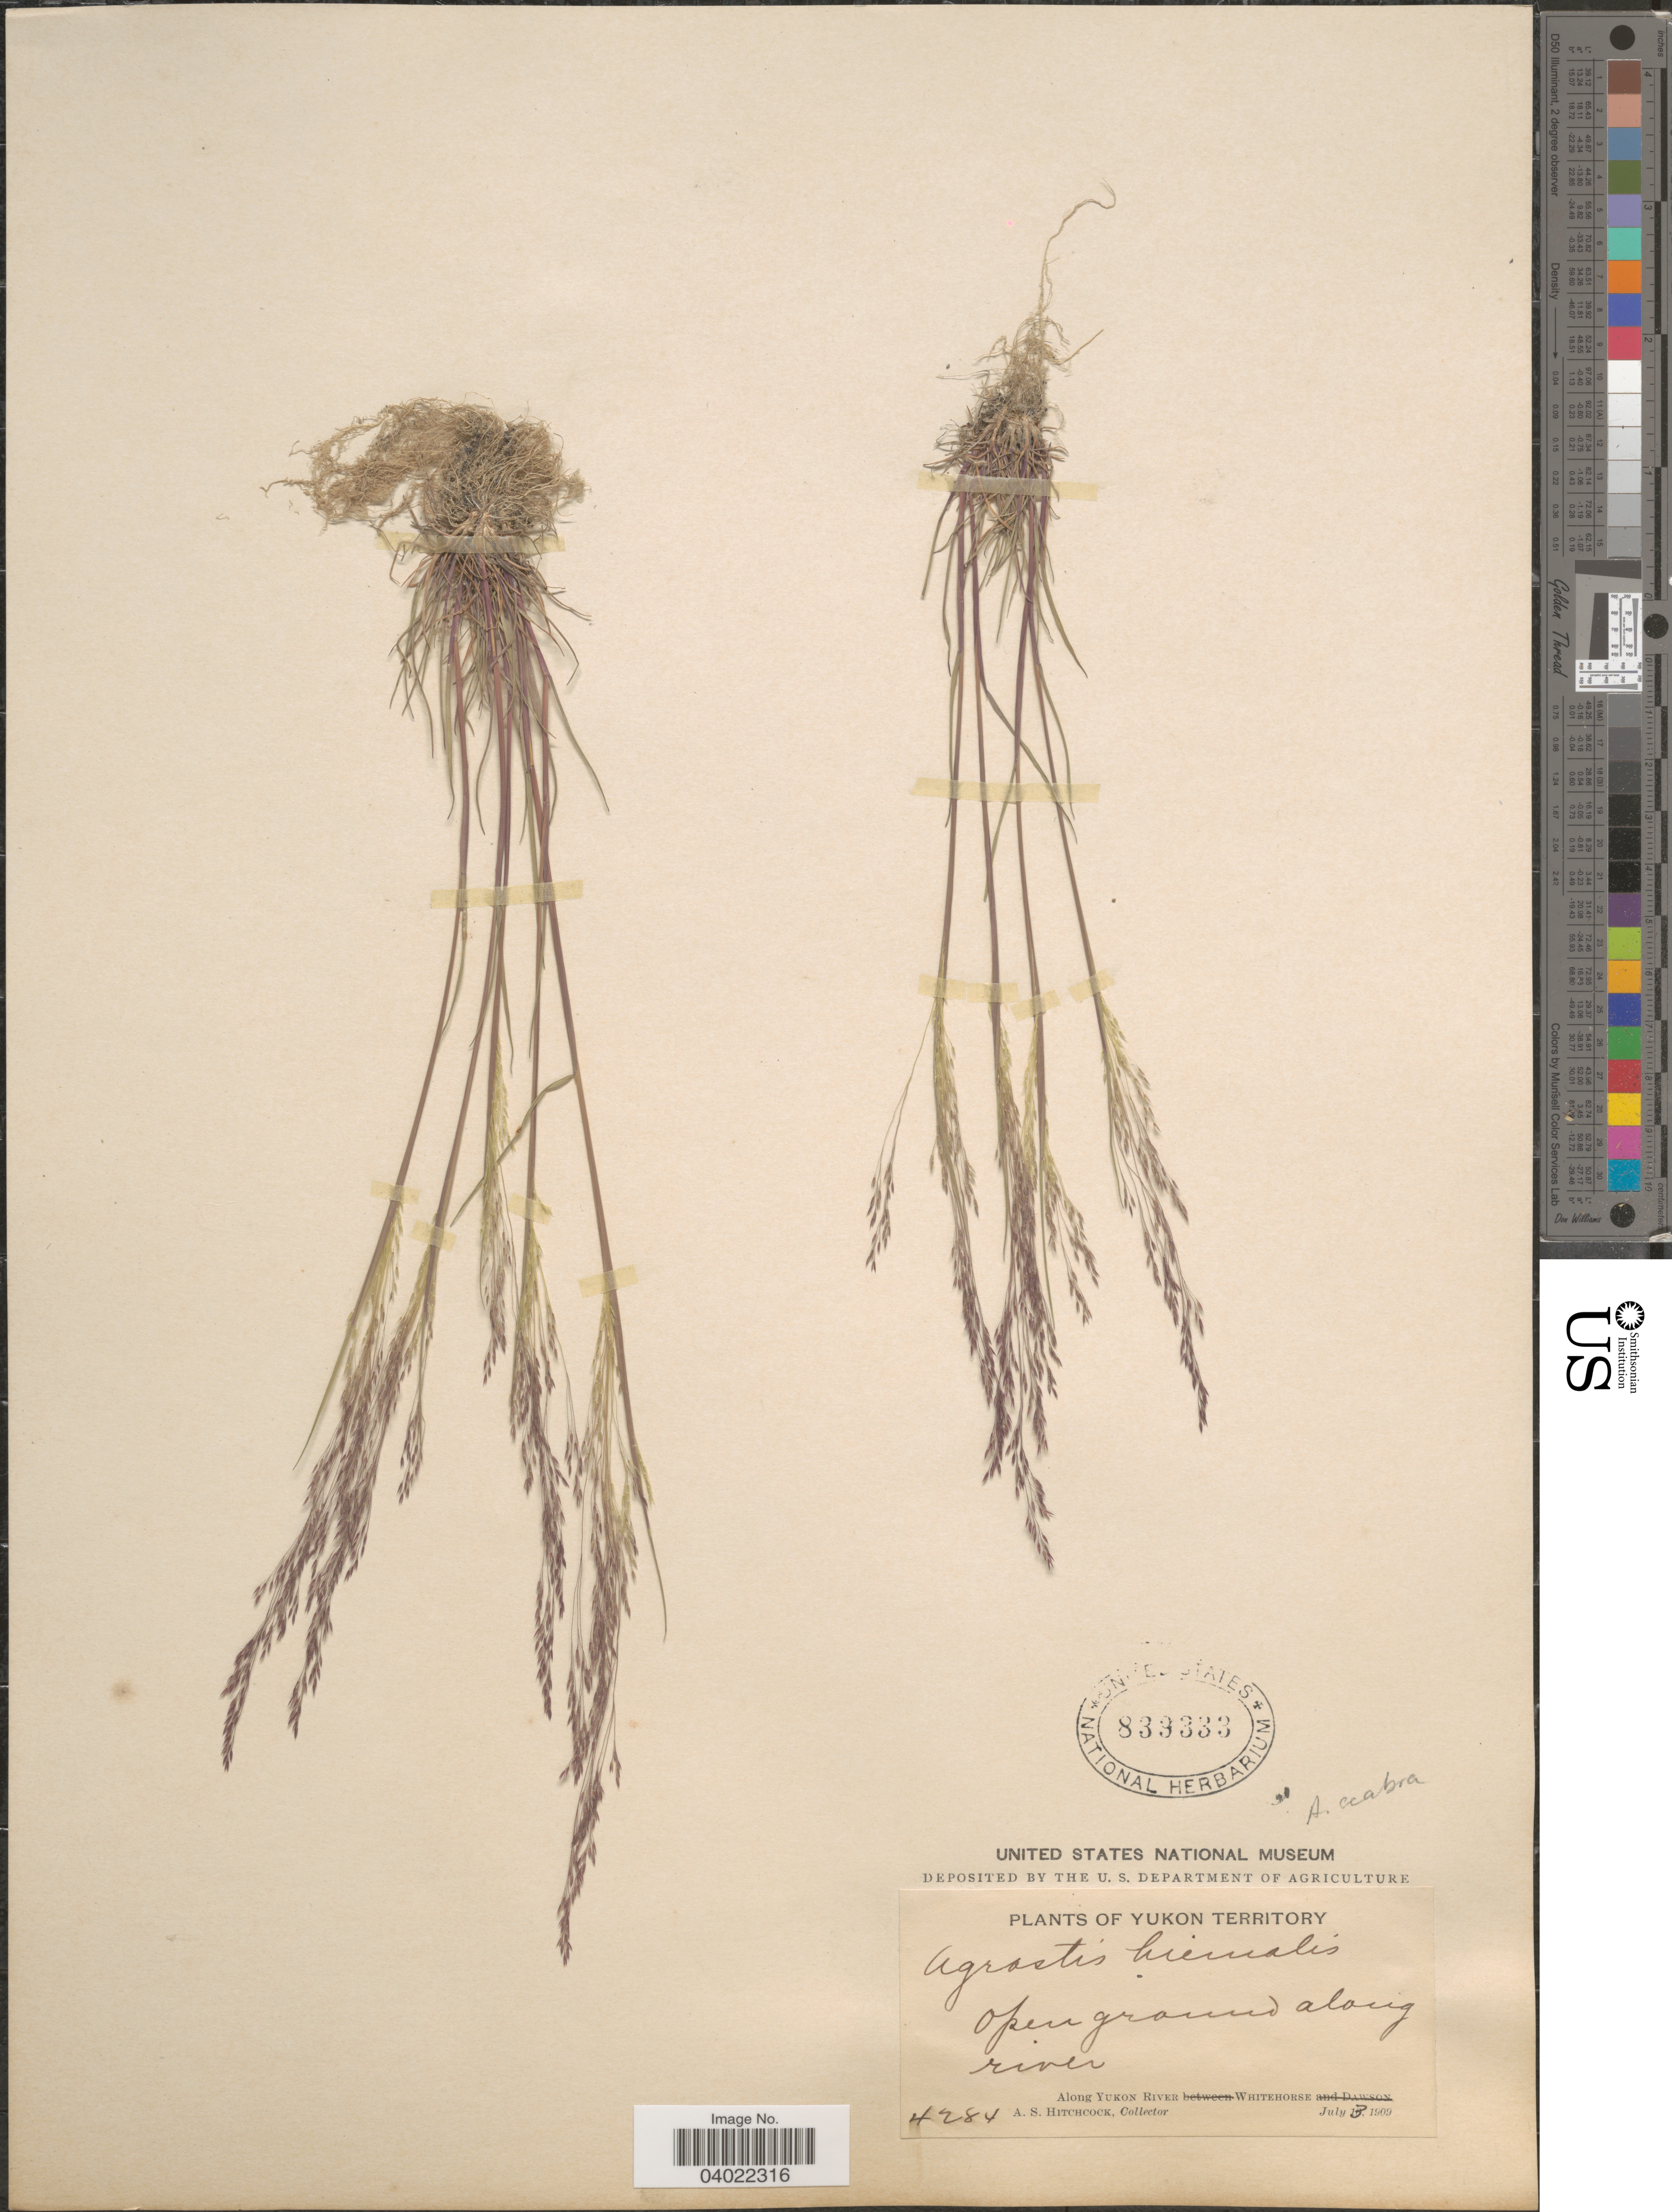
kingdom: Plantae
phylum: Tracheophyta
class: Liliopsida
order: Poales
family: Poaceae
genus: Agrostis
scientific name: Agrostis scabra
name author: Willd.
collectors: A. S. Hitchcock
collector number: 4284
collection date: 1909-07-13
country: Canada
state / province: Yukon Territory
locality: Along Yukon River Whitehorse.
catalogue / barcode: US 839333